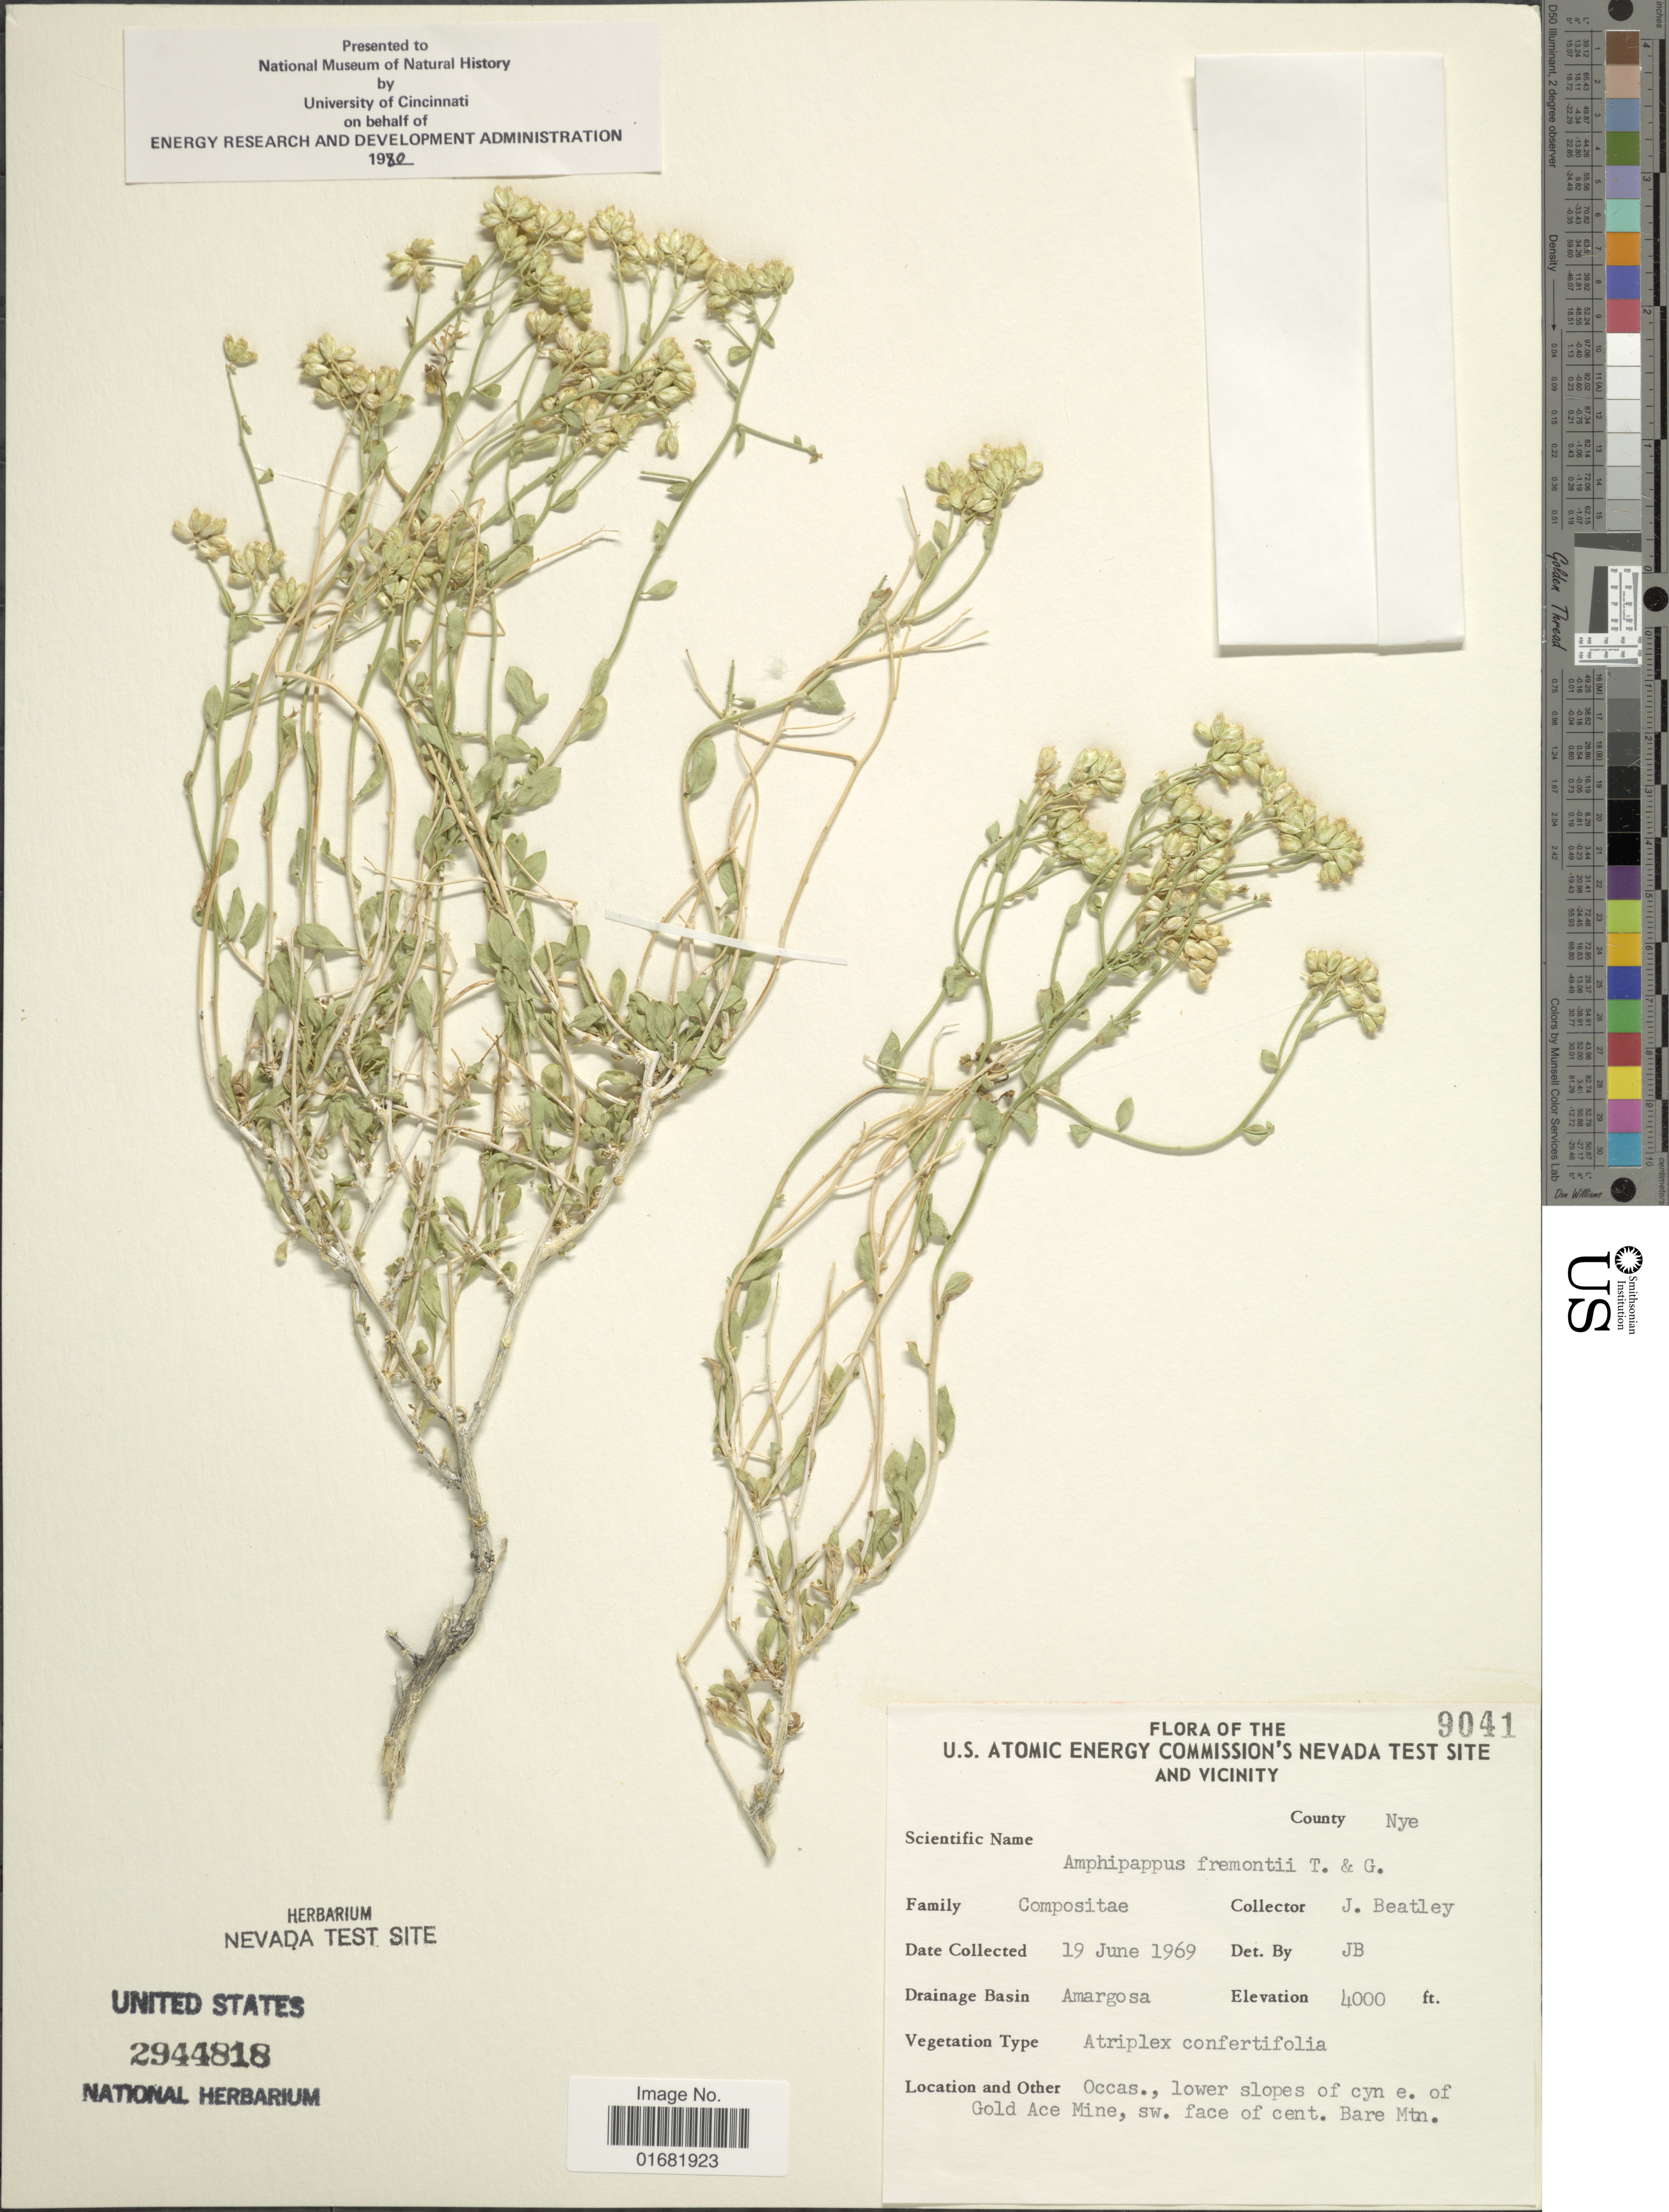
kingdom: Plantae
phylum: Tracheophyta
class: Magnoliopsida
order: Asterales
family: Asteraceae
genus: Amphipappus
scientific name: Amphipappus fremontii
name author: Torr. & A. Gray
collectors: J. C. Beatley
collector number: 9041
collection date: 1969-06-19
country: United States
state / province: Nevada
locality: U.S. Atomic Energy Commission's Nevada Test Site and vicinity. County Nye. Drainage Basin Amargosa. Ocass., lower slopes of cyn e. of Gold Ace Mine, sw. face of cent. Bare Mtn.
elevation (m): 1219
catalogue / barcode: US 2944818